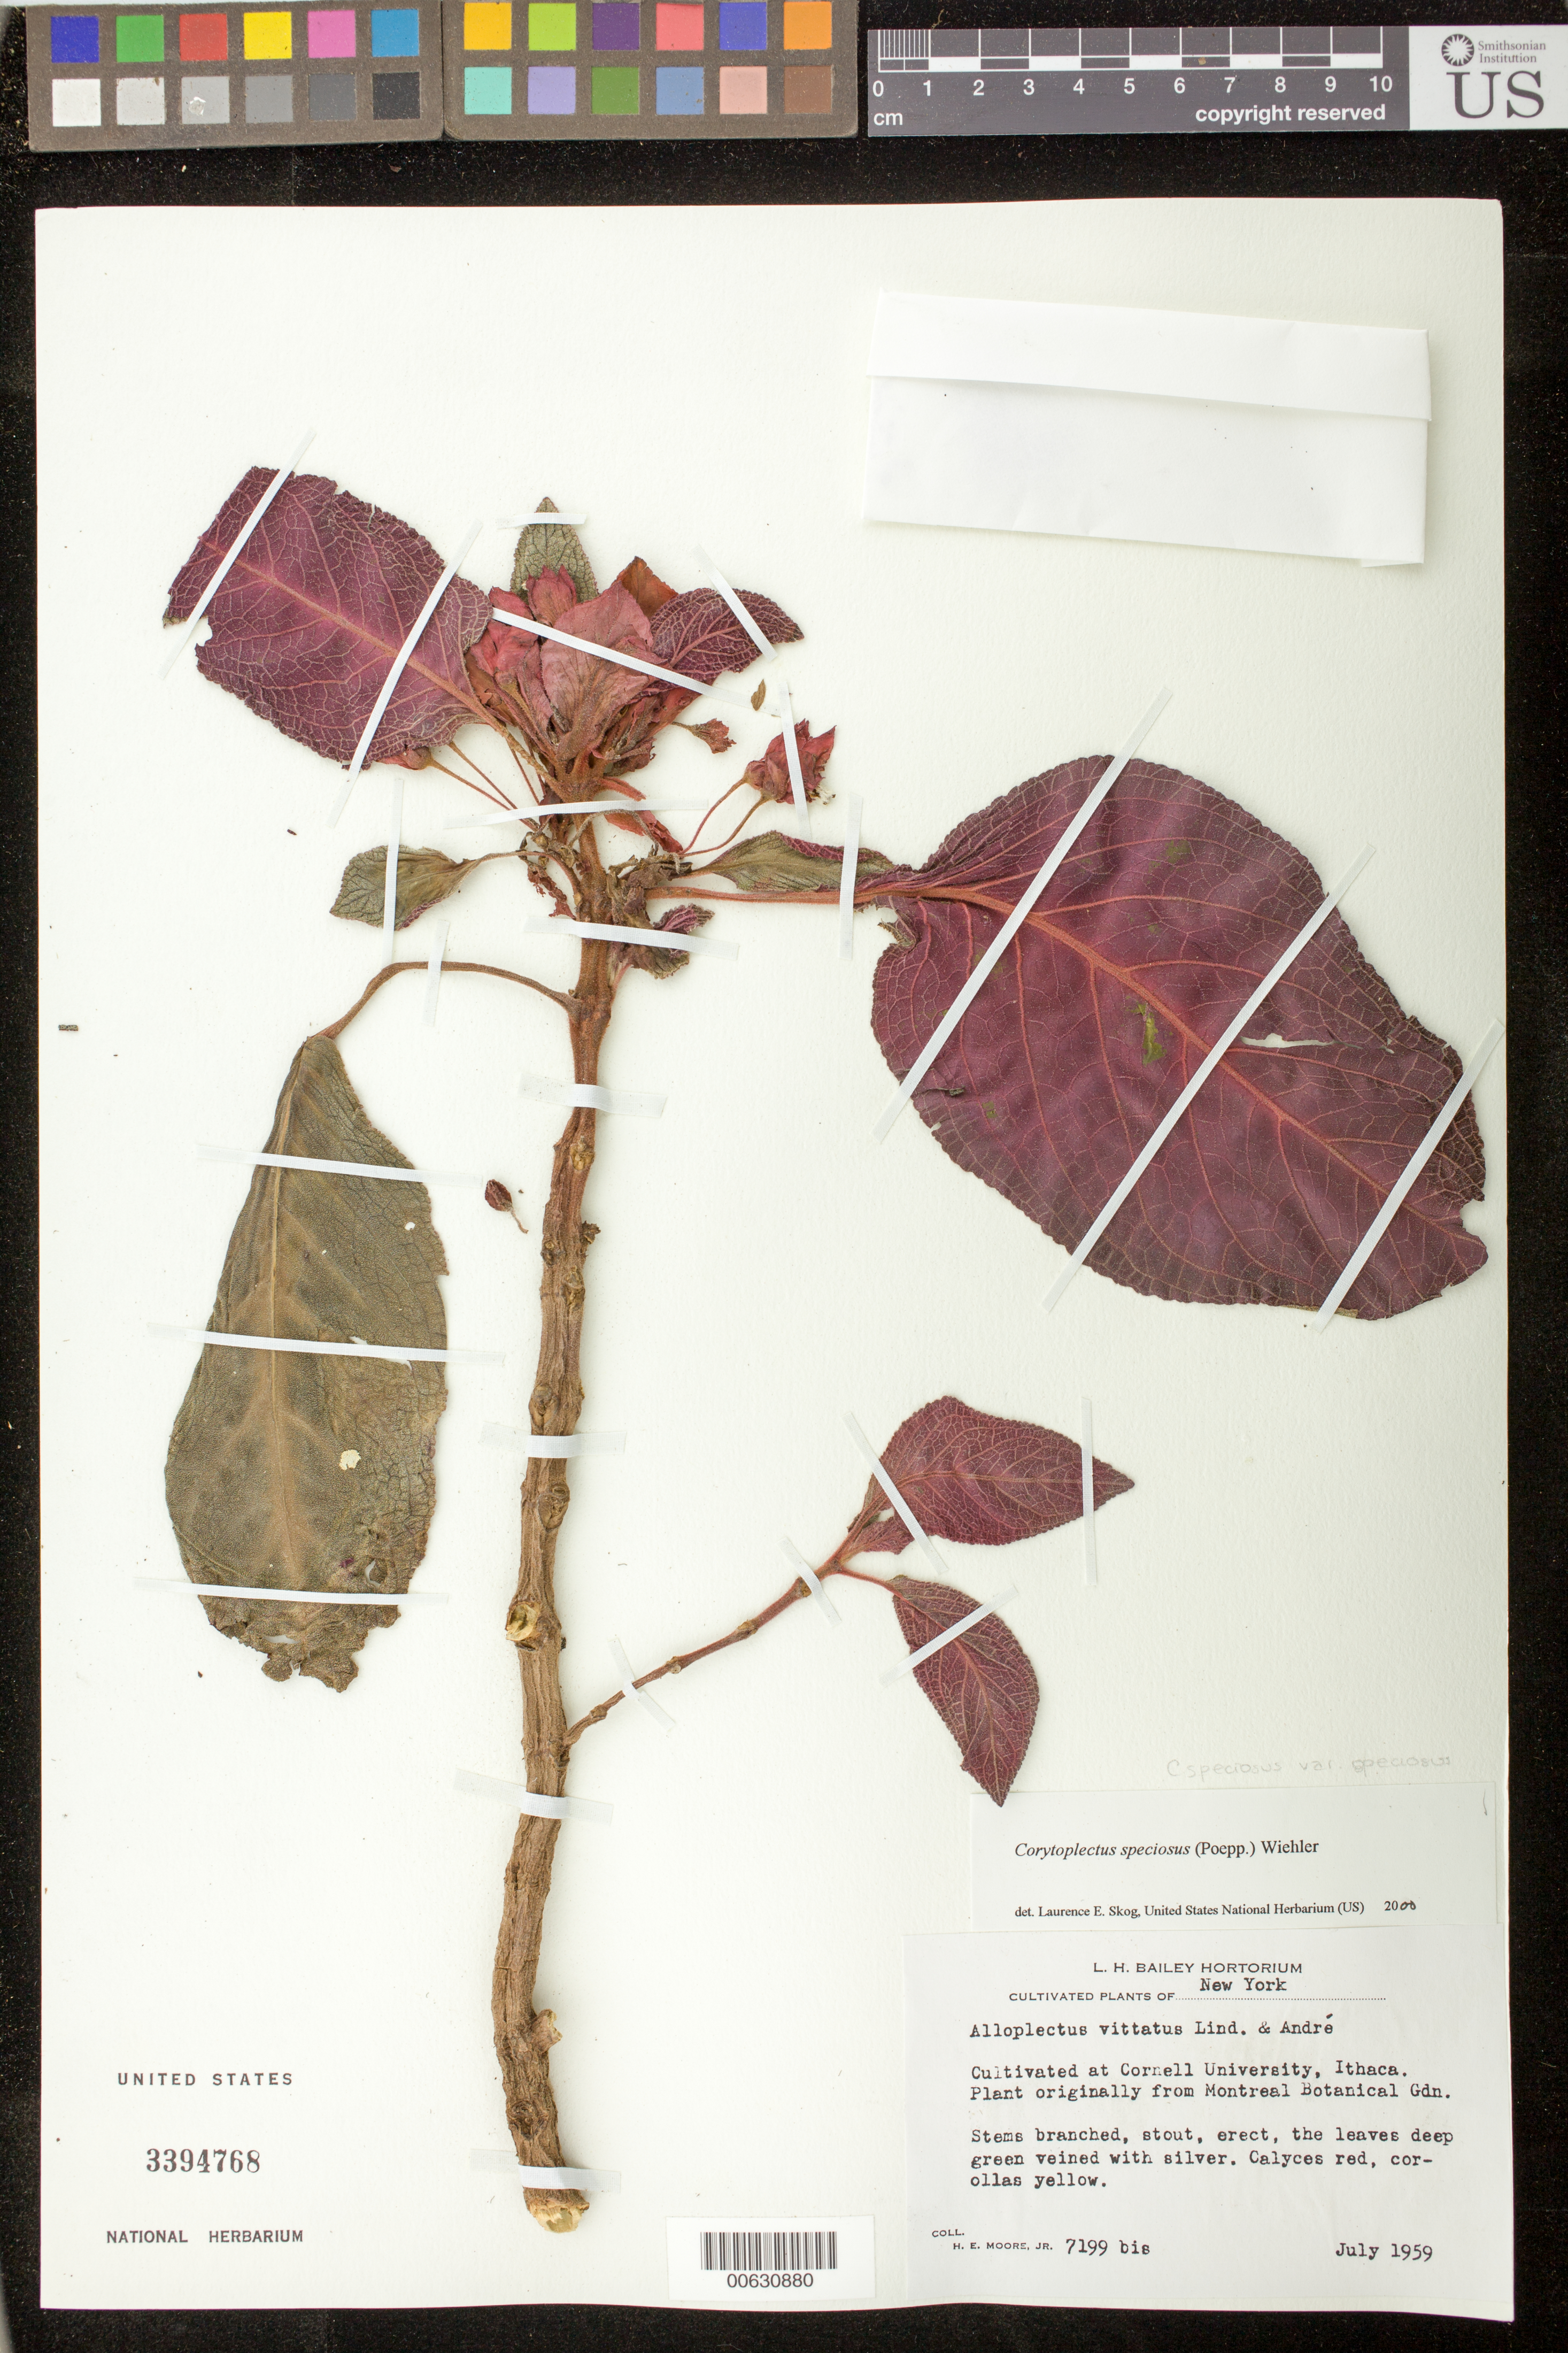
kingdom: Plantae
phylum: Tracheophyta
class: Magnoliopsida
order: Lamiales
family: Gesneriaceae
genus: Corytoplectus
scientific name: Corytoplectus speciosus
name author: (Poepp.) Wiehler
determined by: Skog, Laurence E.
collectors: H. E. Moore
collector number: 7199 bis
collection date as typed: Jul 1959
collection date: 1959-07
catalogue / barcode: US 3394768